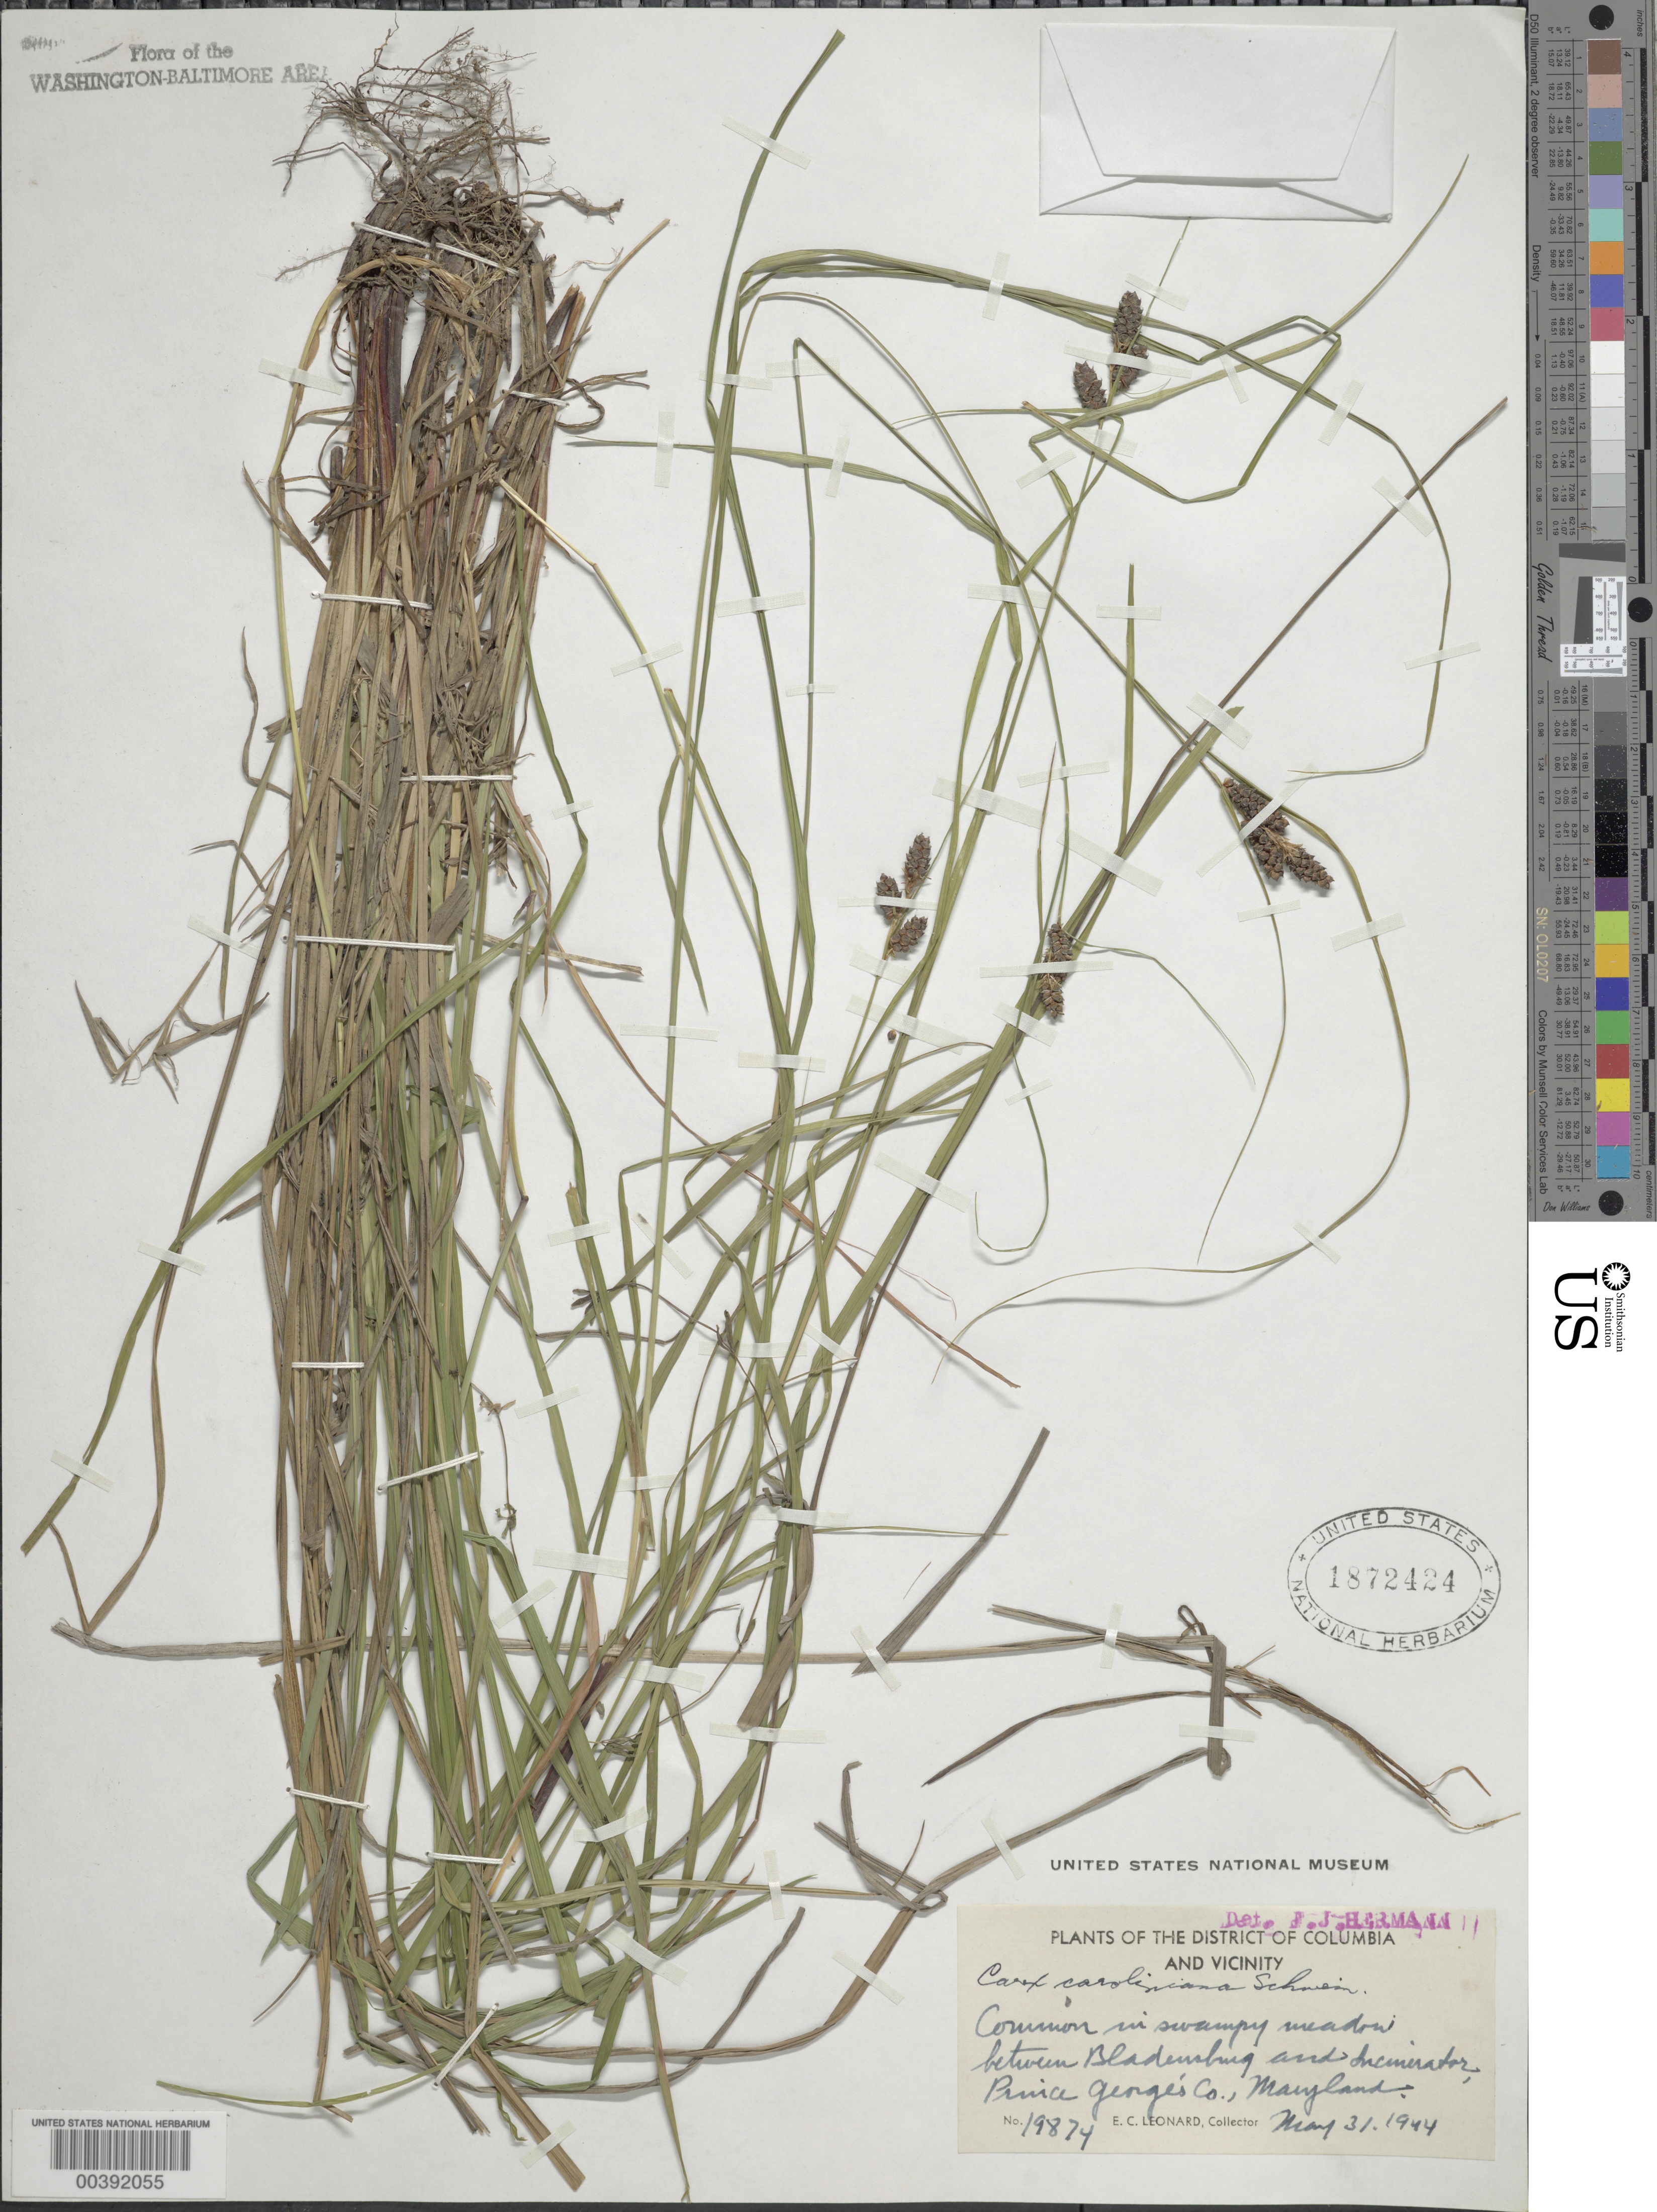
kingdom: Plantae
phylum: Tracheophyta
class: Liliopsida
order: Poales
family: Cyperaceae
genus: Carex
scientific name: Carex caroliniana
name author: Schwein.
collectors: E. C. Leonard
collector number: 19874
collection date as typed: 31 May 1944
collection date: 1944-05-31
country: United States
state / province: Maryland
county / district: Prince George's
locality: between Bladensburg and Incinerator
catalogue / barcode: US 1872424